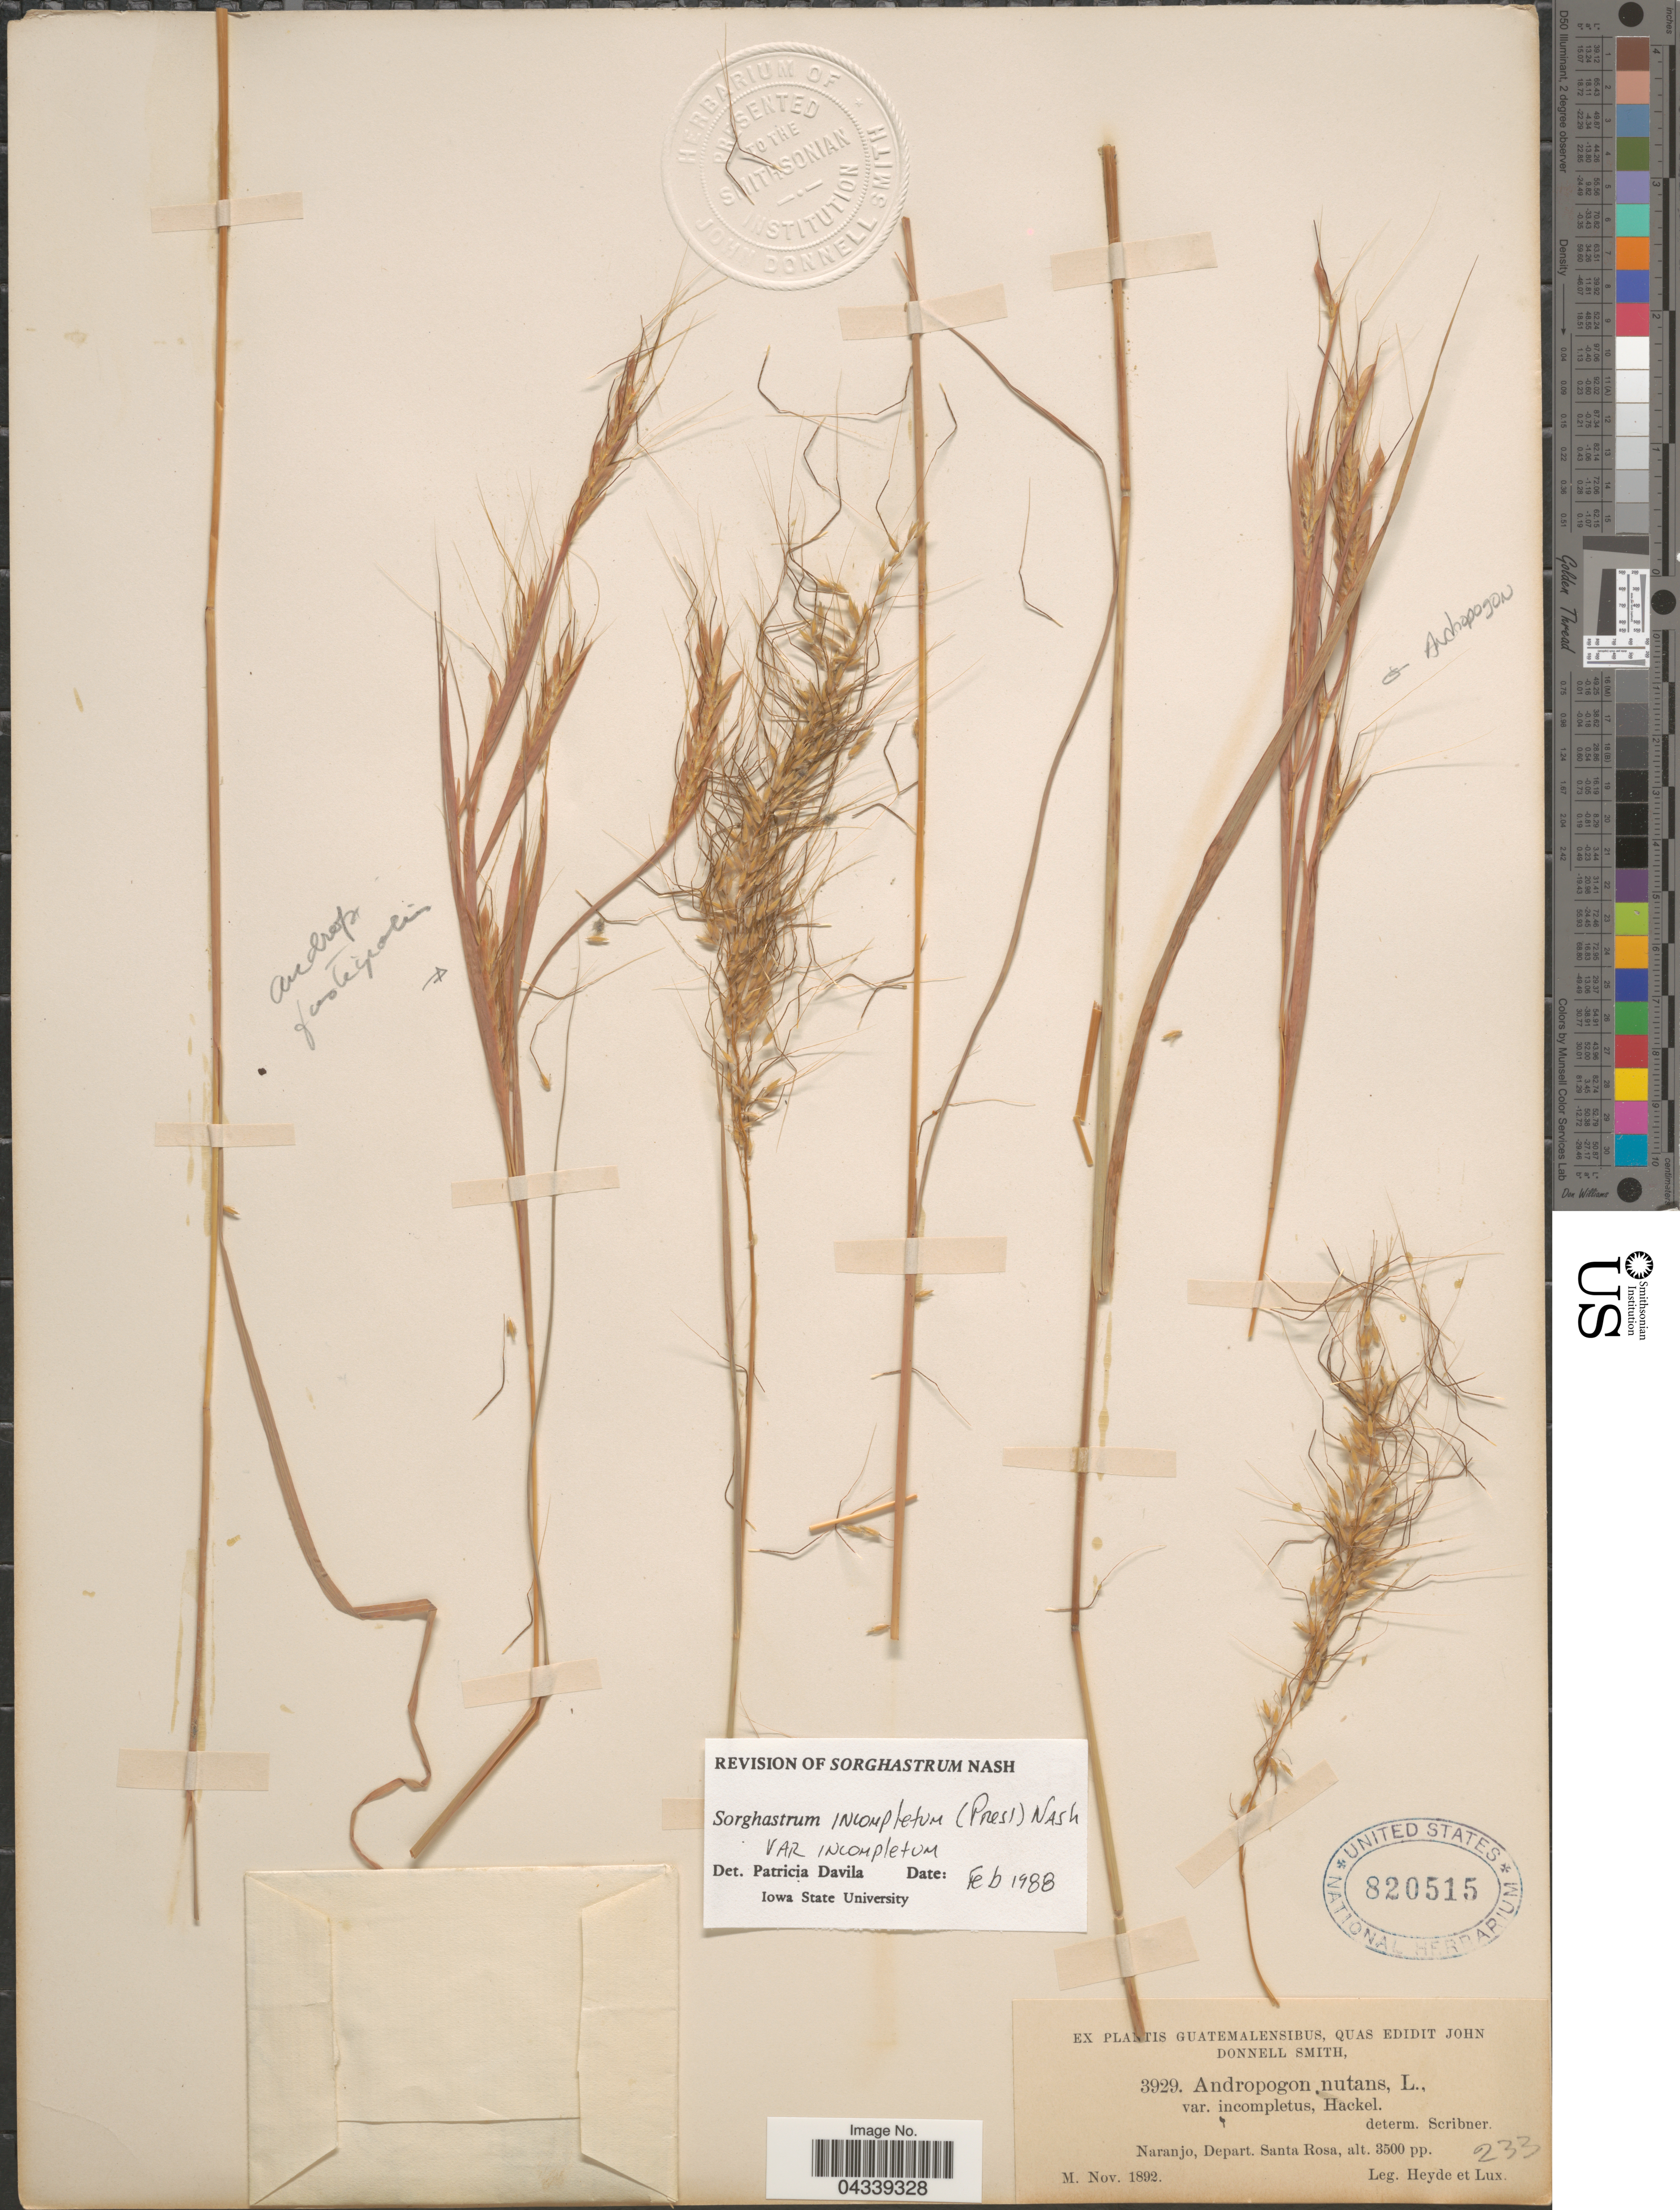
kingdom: Plantae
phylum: Tracheophyta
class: Liliopsida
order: Poales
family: Poaceae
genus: Sorghastrum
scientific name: Sorghastrum incompletum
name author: (J. Presl) Nash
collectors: Heyde & Lux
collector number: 3929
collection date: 1892-11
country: Guatemala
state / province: Santa Rosa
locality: Naranjo, Depart. Santa Rosa.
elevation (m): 1067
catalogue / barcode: US 820515